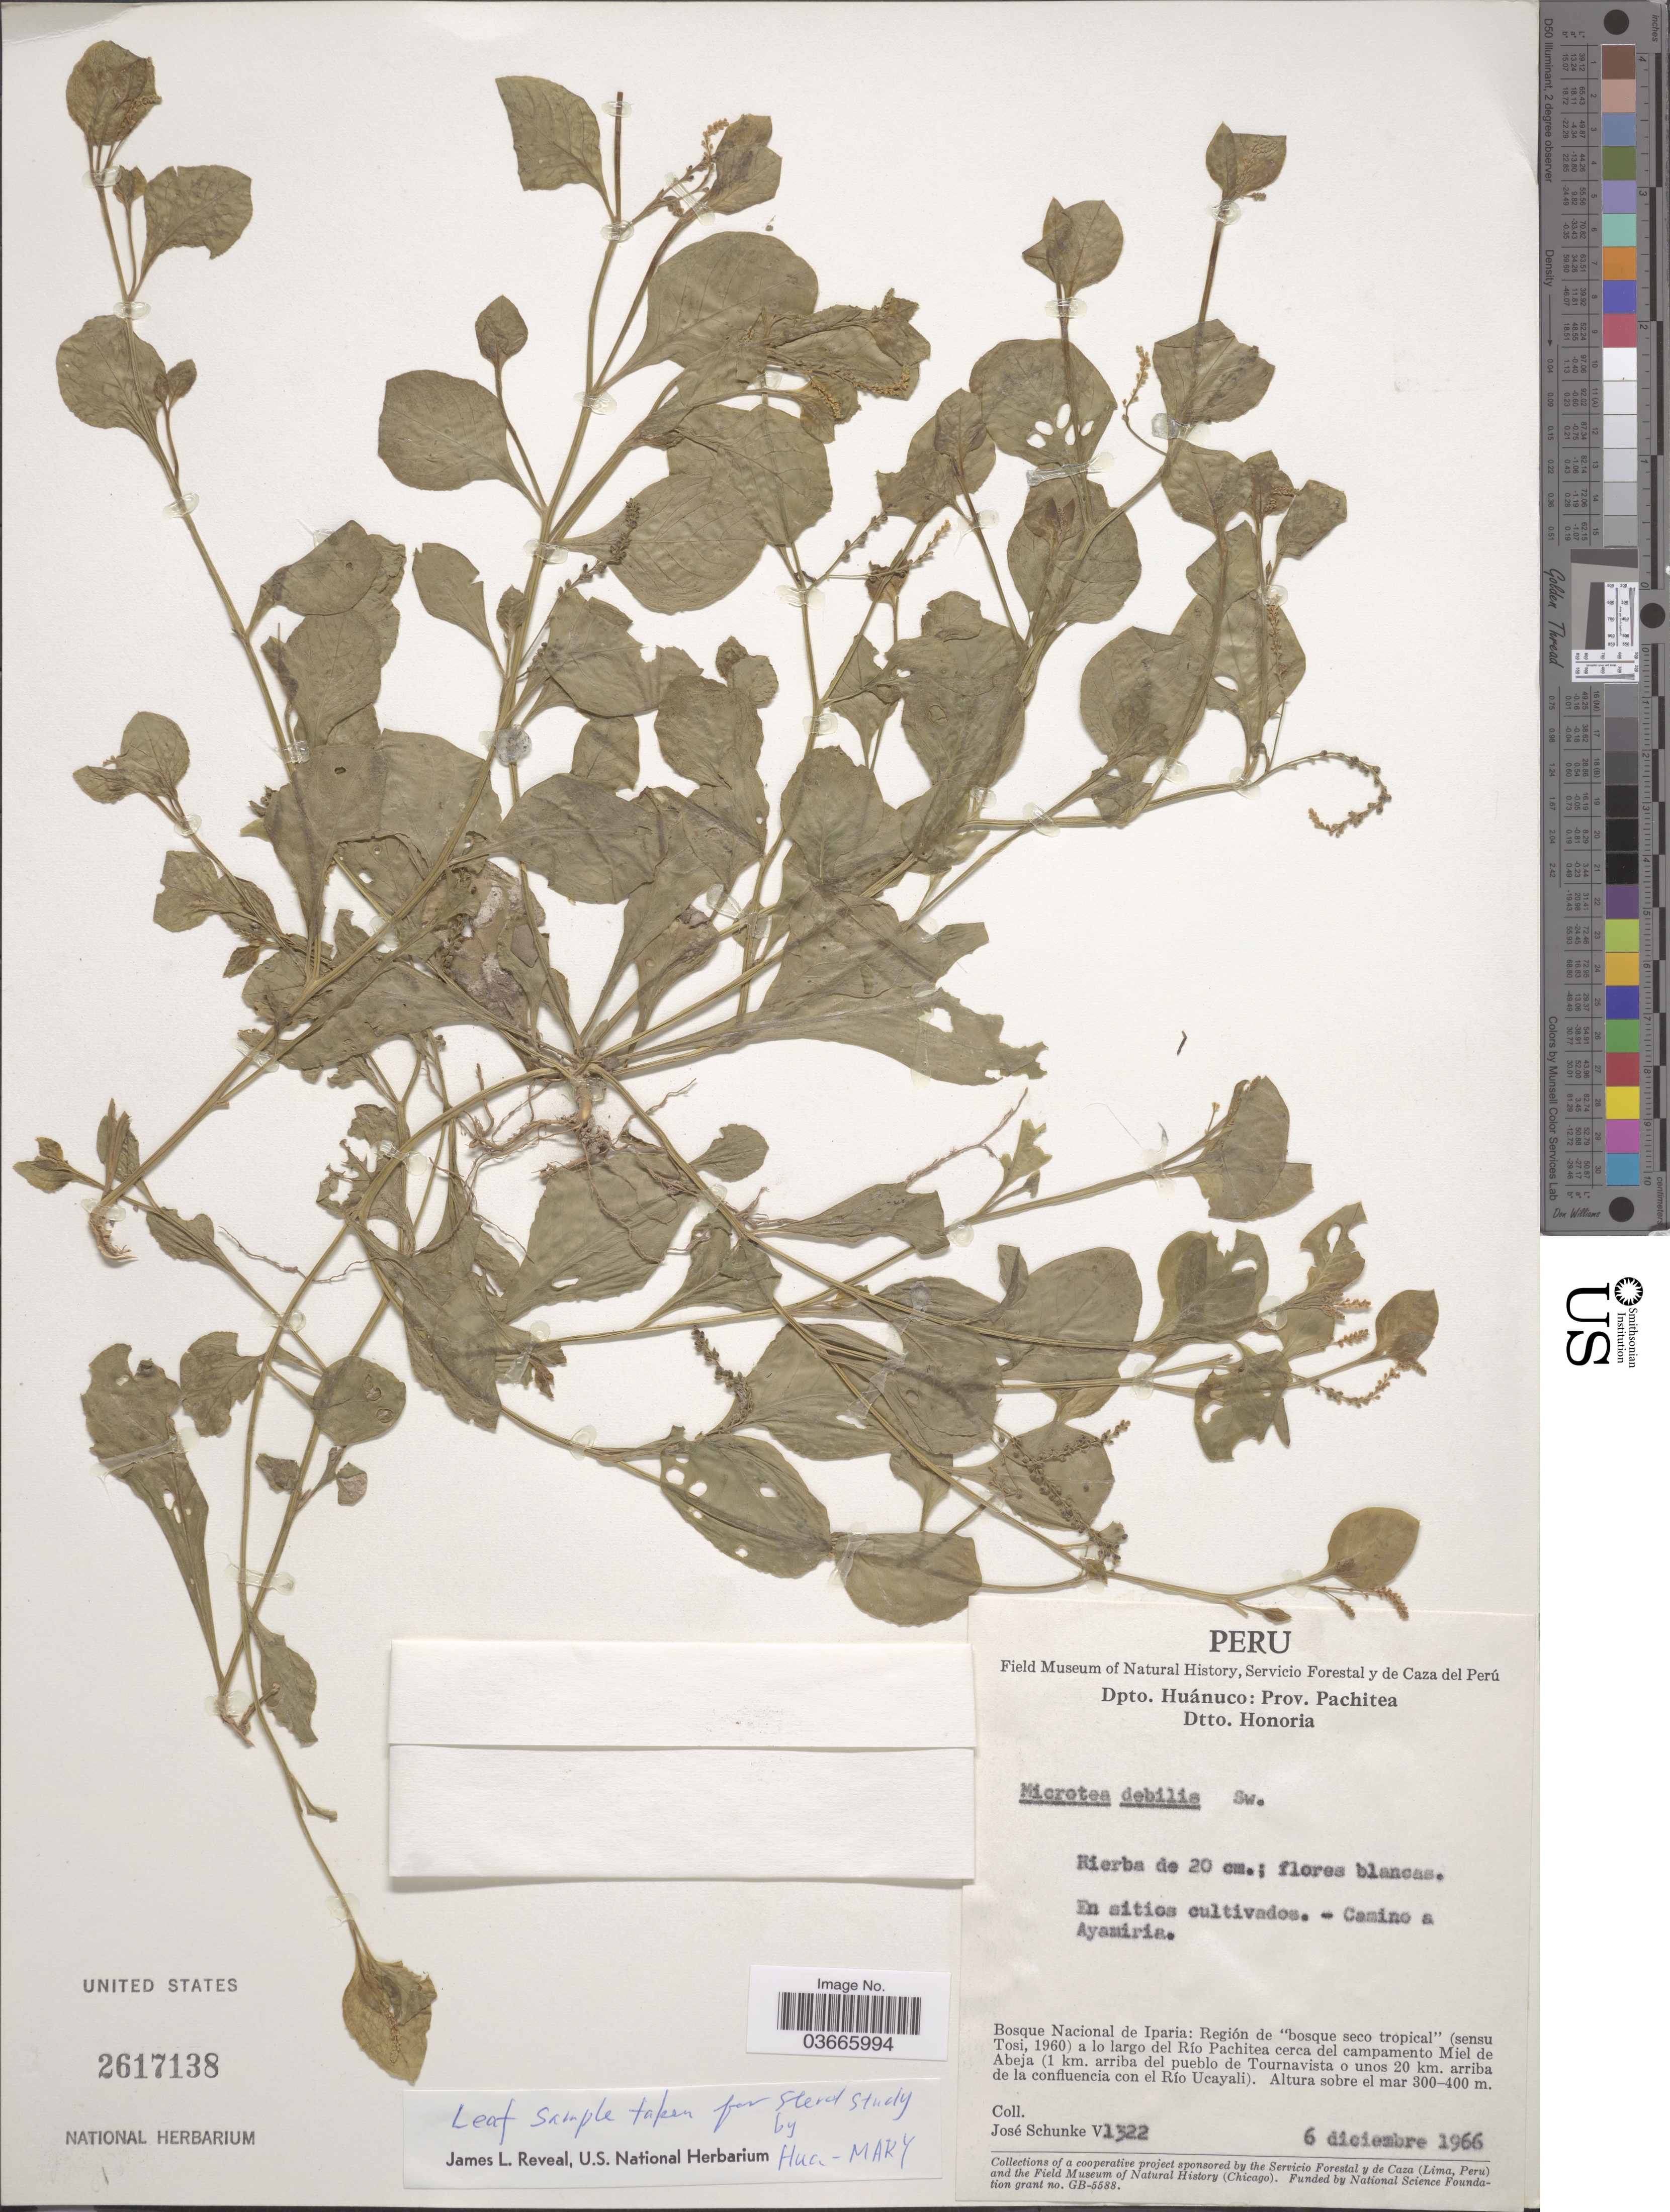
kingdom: Plantae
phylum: Tracheophyta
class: Magnoliopsida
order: Caryophyllales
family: Microteaceae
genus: Microtea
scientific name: Microtea debilis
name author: Sw.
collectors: J. Schunke Vigo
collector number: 1322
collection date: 1966-12-06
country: Peru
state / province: Huánuco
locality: Dpto. Huánuco: Prov. Pachitea. Camino a Ayamiria. Dtto. Honoria. Bosque Nacional de Iparia: Región de "bosque seco tropical" (sensu Tosi, 1960) a lo largo del Río Pachitea cerca del campamento Miel de Abeja (1 km. arriba del pueblo de Tournavista o unos 20 km. arriba de la confluencia con el Río Ucayali).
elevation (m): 300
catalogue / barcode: US 2617138